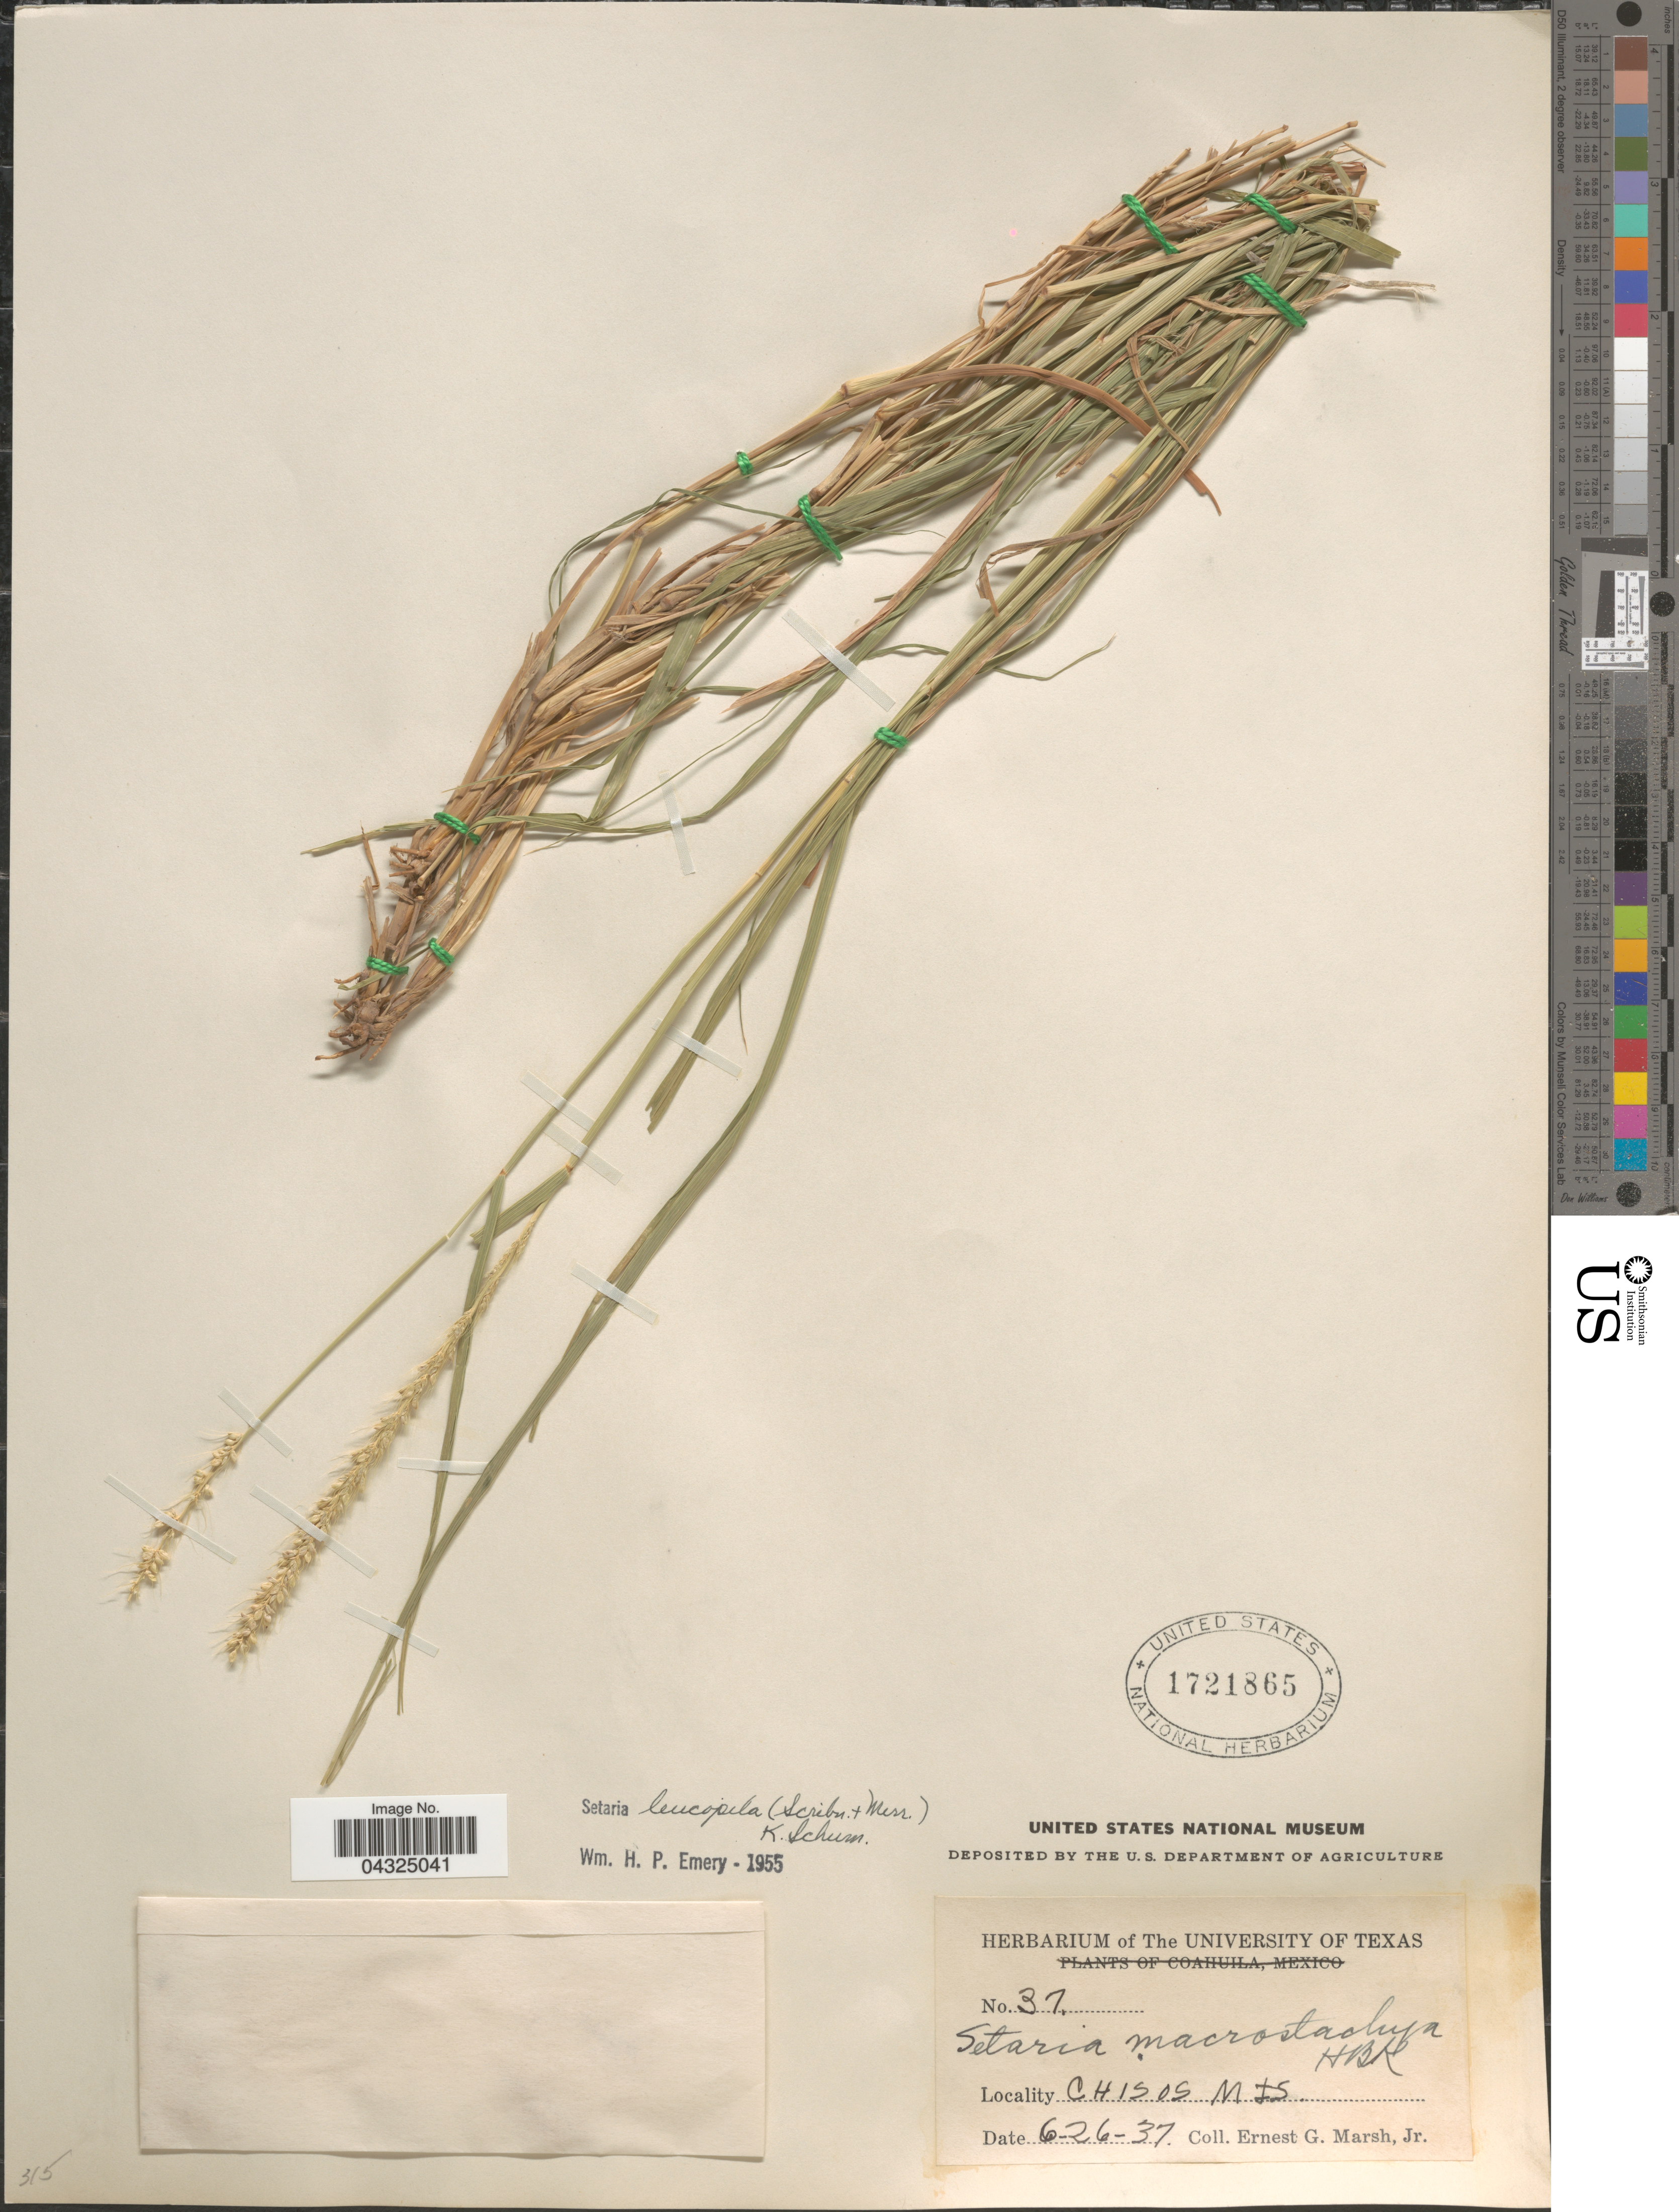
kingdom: Plantae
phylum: Tracheophyta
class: Liliopsida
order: Poales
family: Poaceae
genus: Setaria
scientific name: Setaria leucopila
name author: (Scribn. & Merr.) K. Schum.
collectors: E. G. Marsh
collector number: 37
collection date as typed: Transcribed d/m/y: 26/6/37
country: United States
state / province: Texas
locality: Chisos Mts.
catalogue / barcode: US 1721865